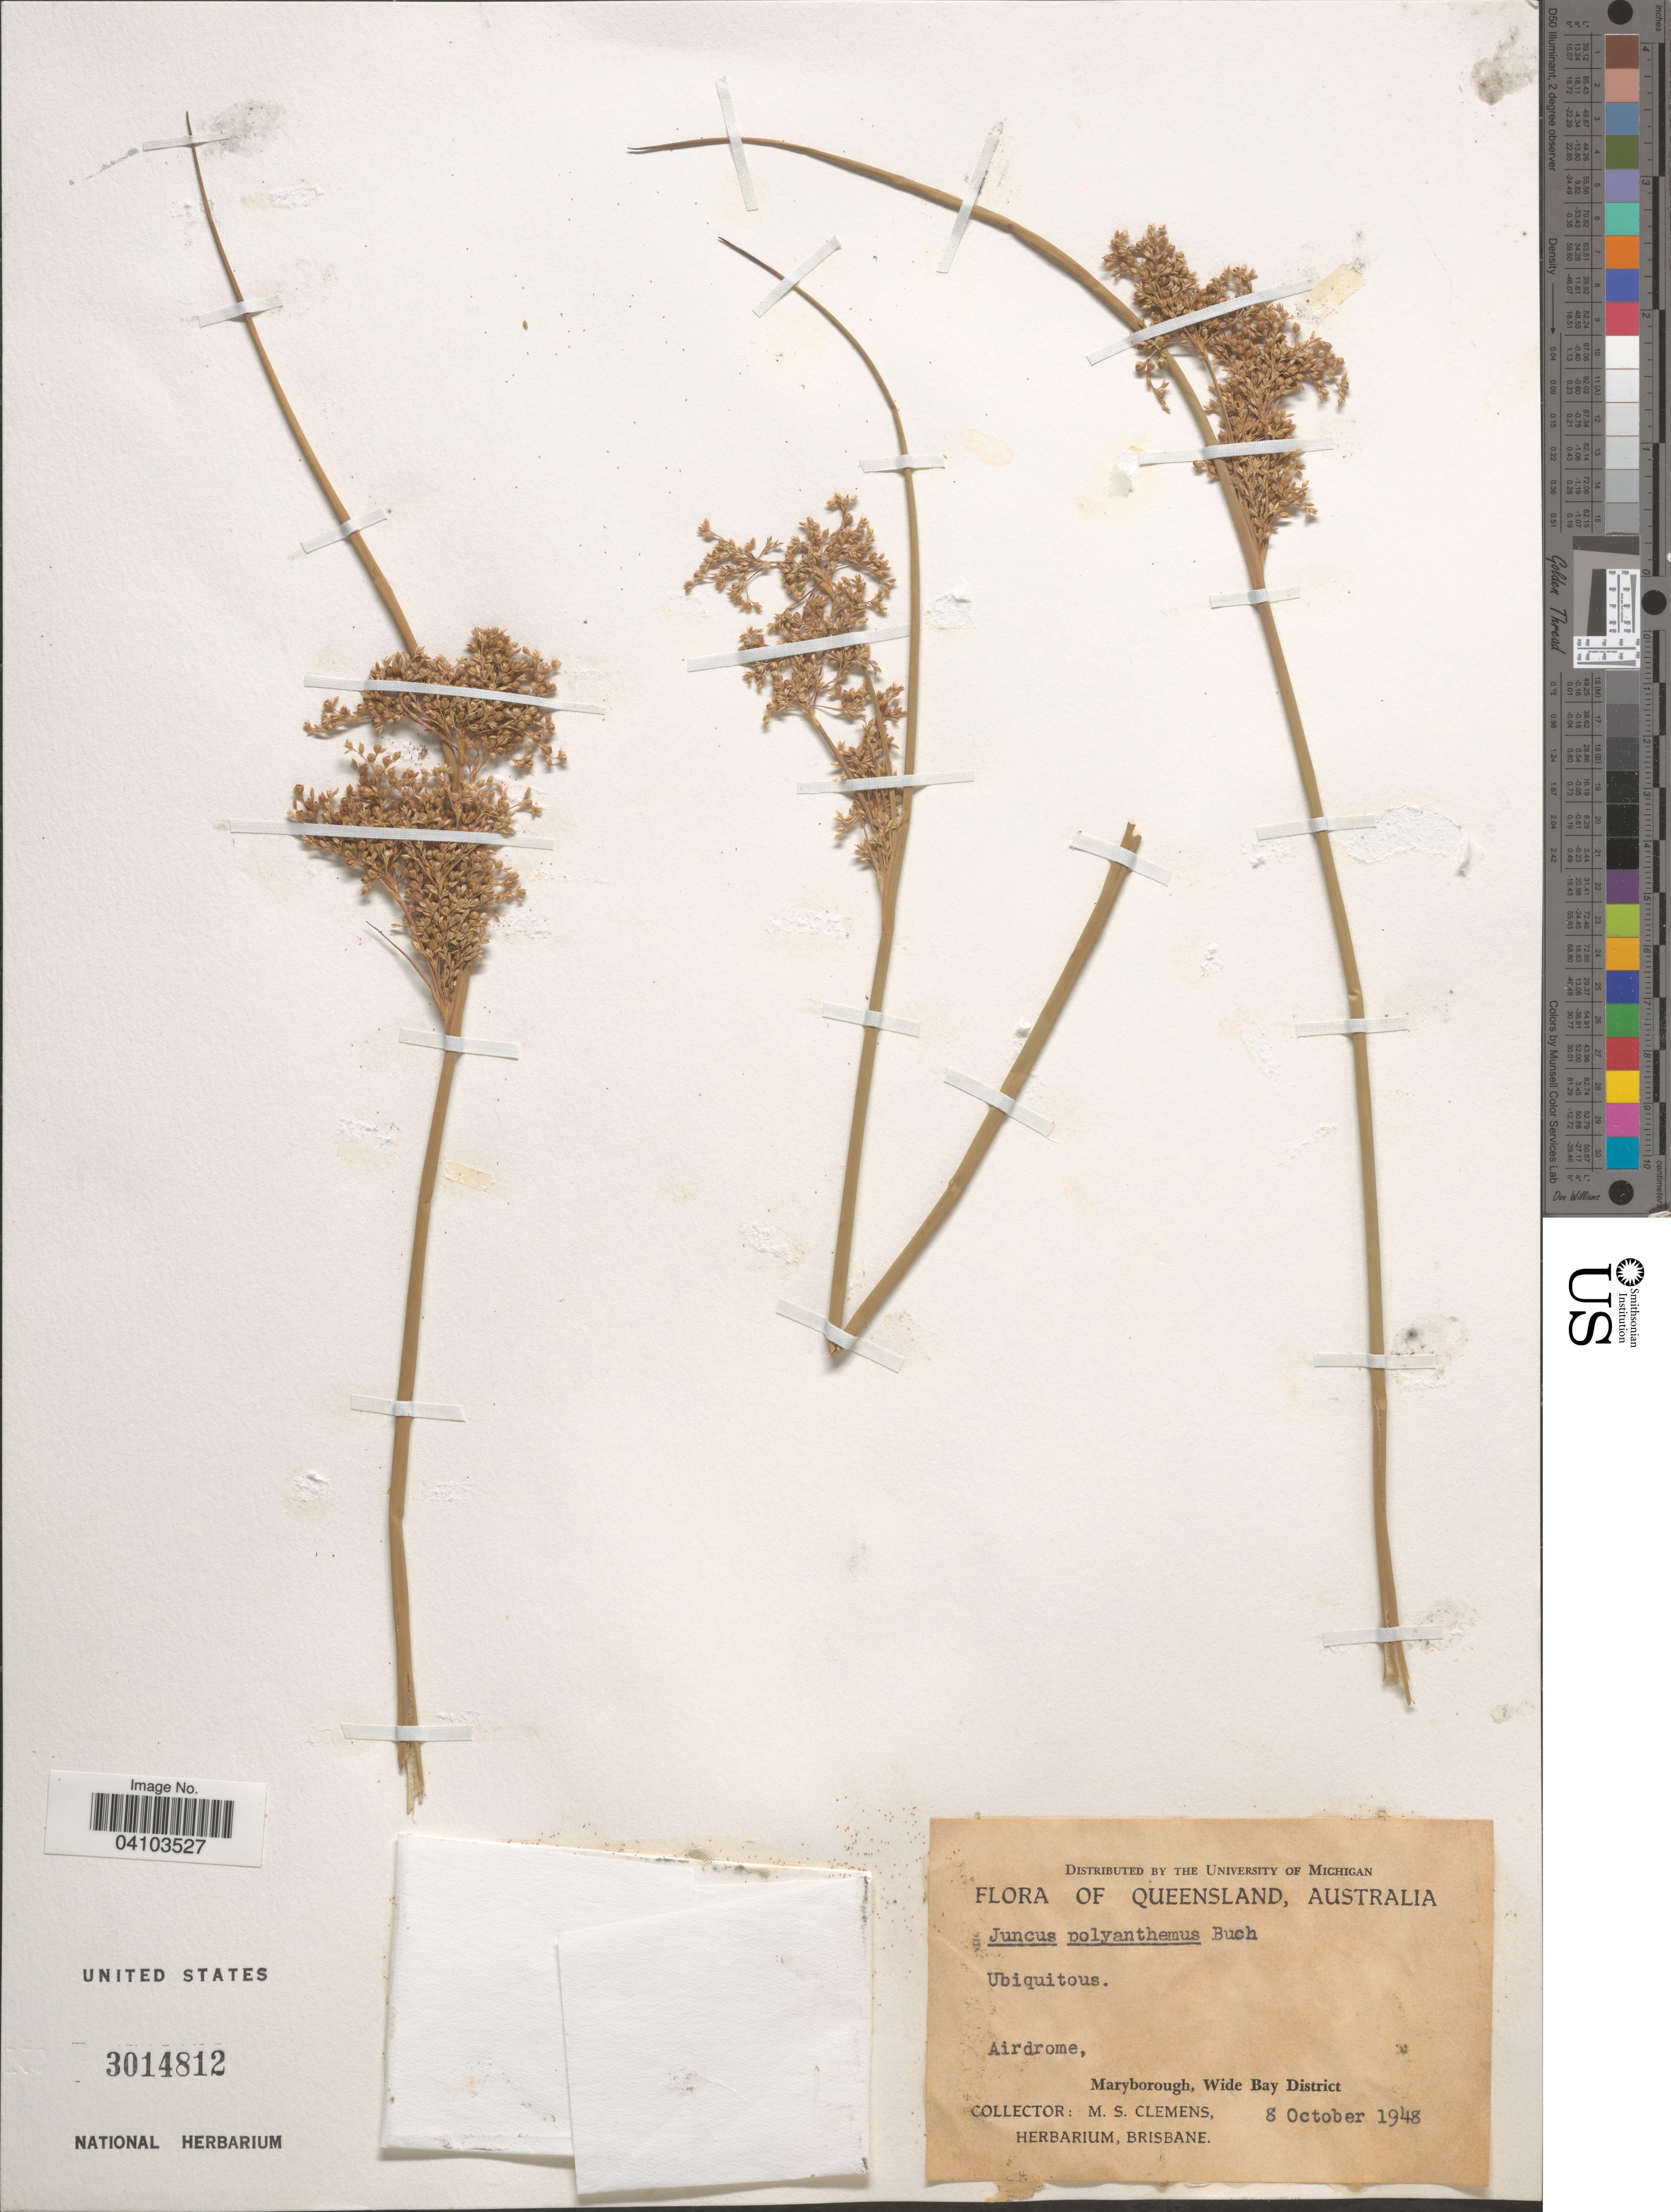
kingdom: Plantae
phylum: Tracheophyta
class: Liliopsida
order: Poales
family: Juncaceae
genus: Juncus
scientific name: Juncus polyanthemos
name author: Buchenau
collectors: M. S. Clemens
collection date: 1948-10-08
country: Australia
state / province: Queensland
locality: Airdrome, Maryborough, Wide Bay District.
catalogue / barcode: US 3014812